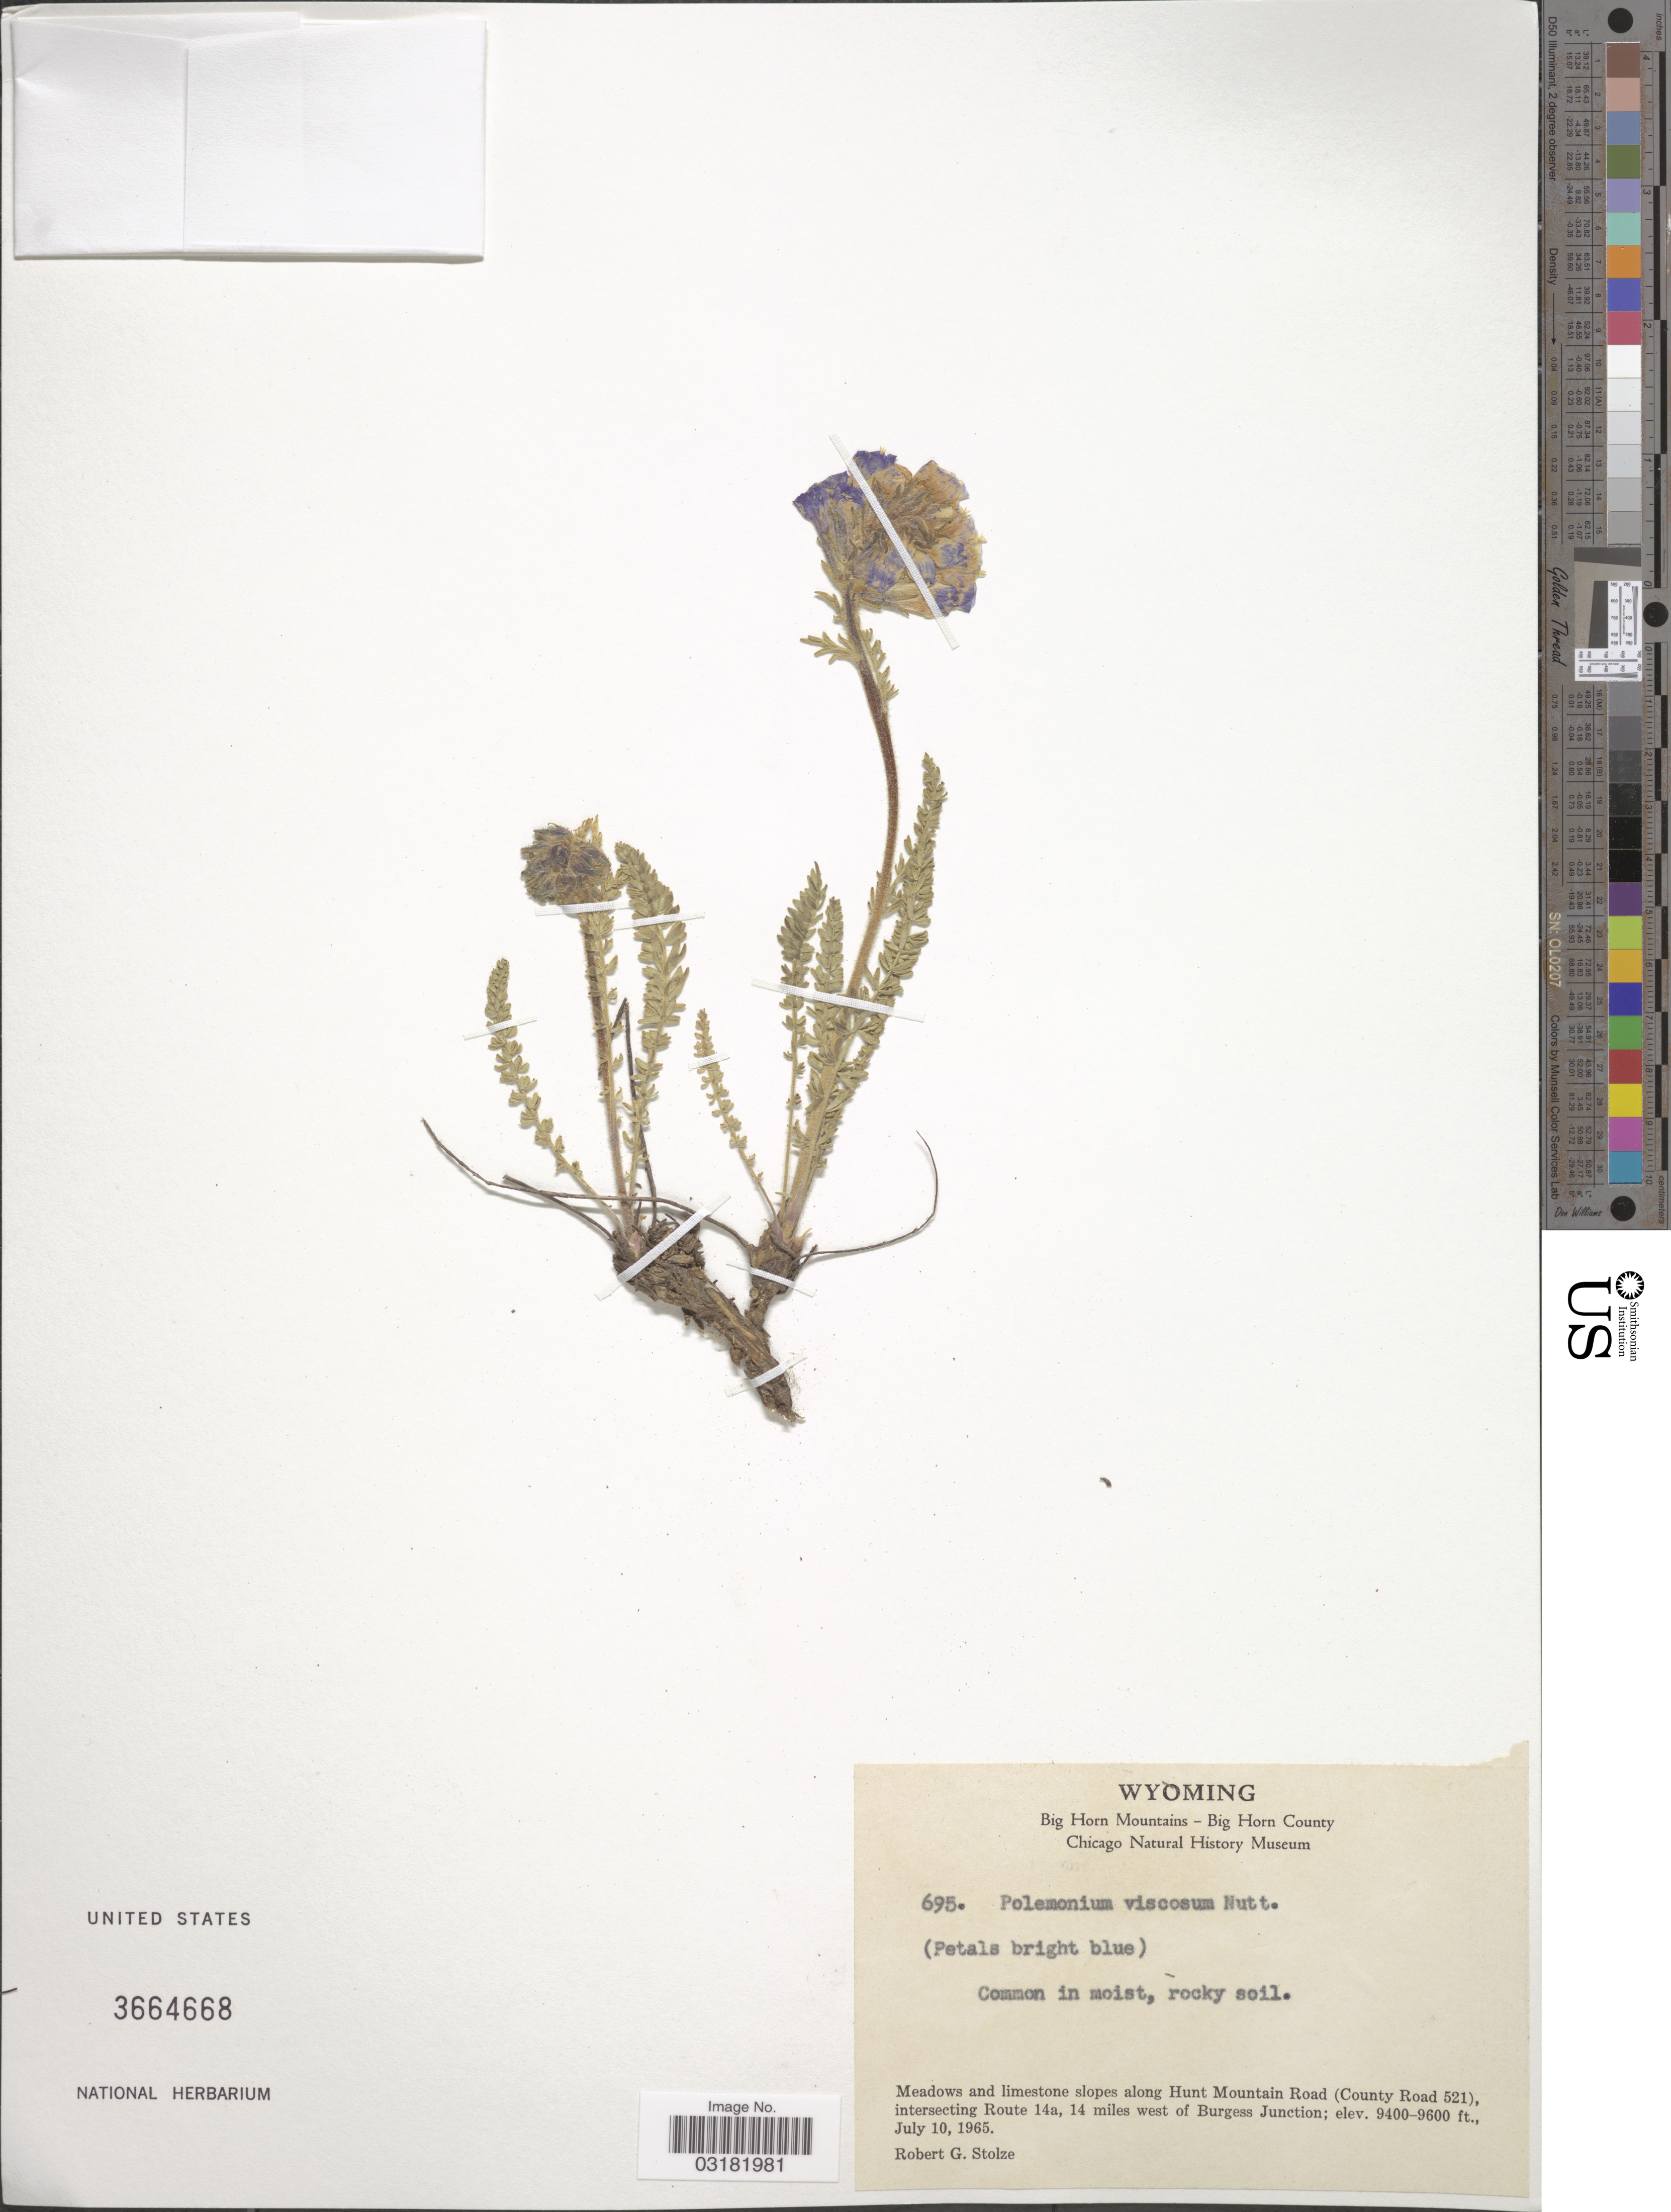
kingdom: Plantae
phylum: Tracheophyta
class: Magnoliopsida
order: Ericales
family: Polemoniaceae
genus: Polemonium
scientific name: Polemonium viscosum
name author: Nutt.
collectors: R. G. Stolze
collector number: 695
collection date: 1965-07-10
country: United States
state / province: Wyoming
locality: Meadows and limestone slopes along Hunt Mountains Road (County Road 521), intersecting Route 14a, 14 miles west of Burgess Junction.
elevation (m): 2865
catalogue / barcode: US 3664668